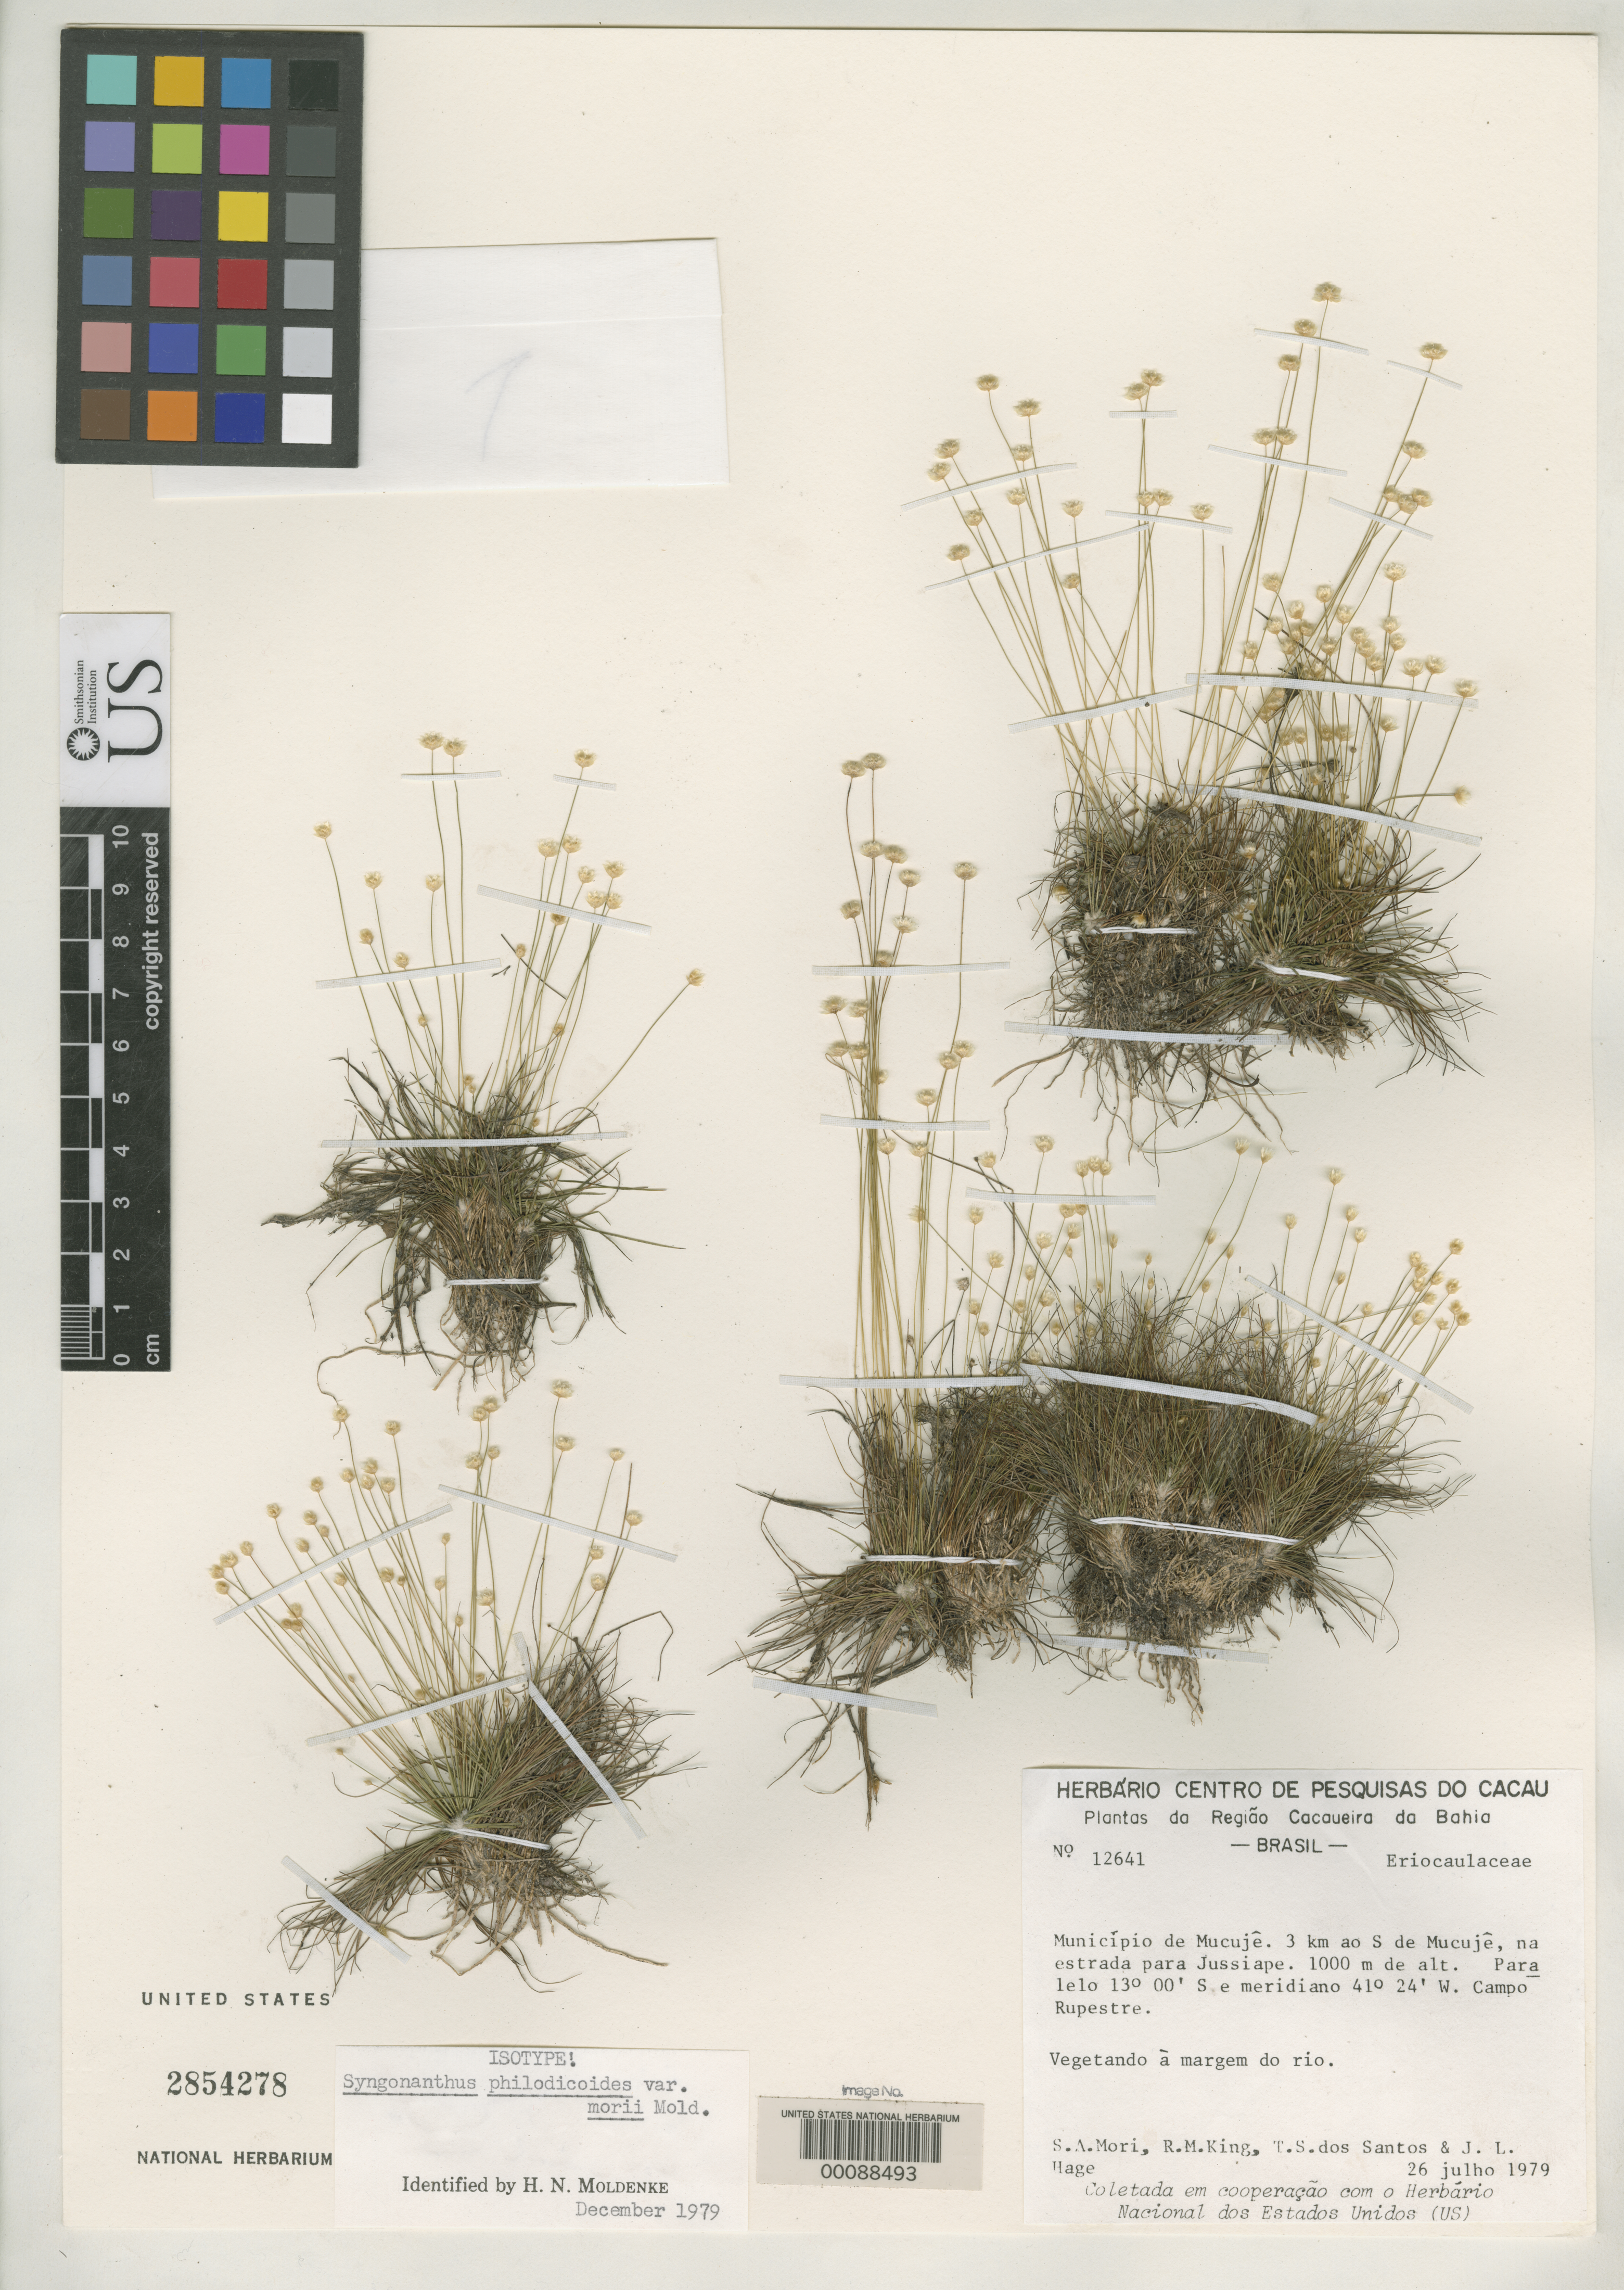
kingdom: Plantae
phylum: Tracheophyta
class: Liliopsida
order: Poales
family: Eriocaulaceae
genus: Syngonanthus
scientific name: Syngonanthus philodicoides var. morii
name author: Moldenke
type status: Isotype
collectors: S. Mori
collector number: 12641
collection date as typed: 26 Jul 1979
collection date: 1979-07-26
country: Brazil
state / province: Bahia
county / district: Mucugê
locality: S of Mucuje, along road to Jussiape.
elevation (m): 1000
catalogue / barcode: US 2854278